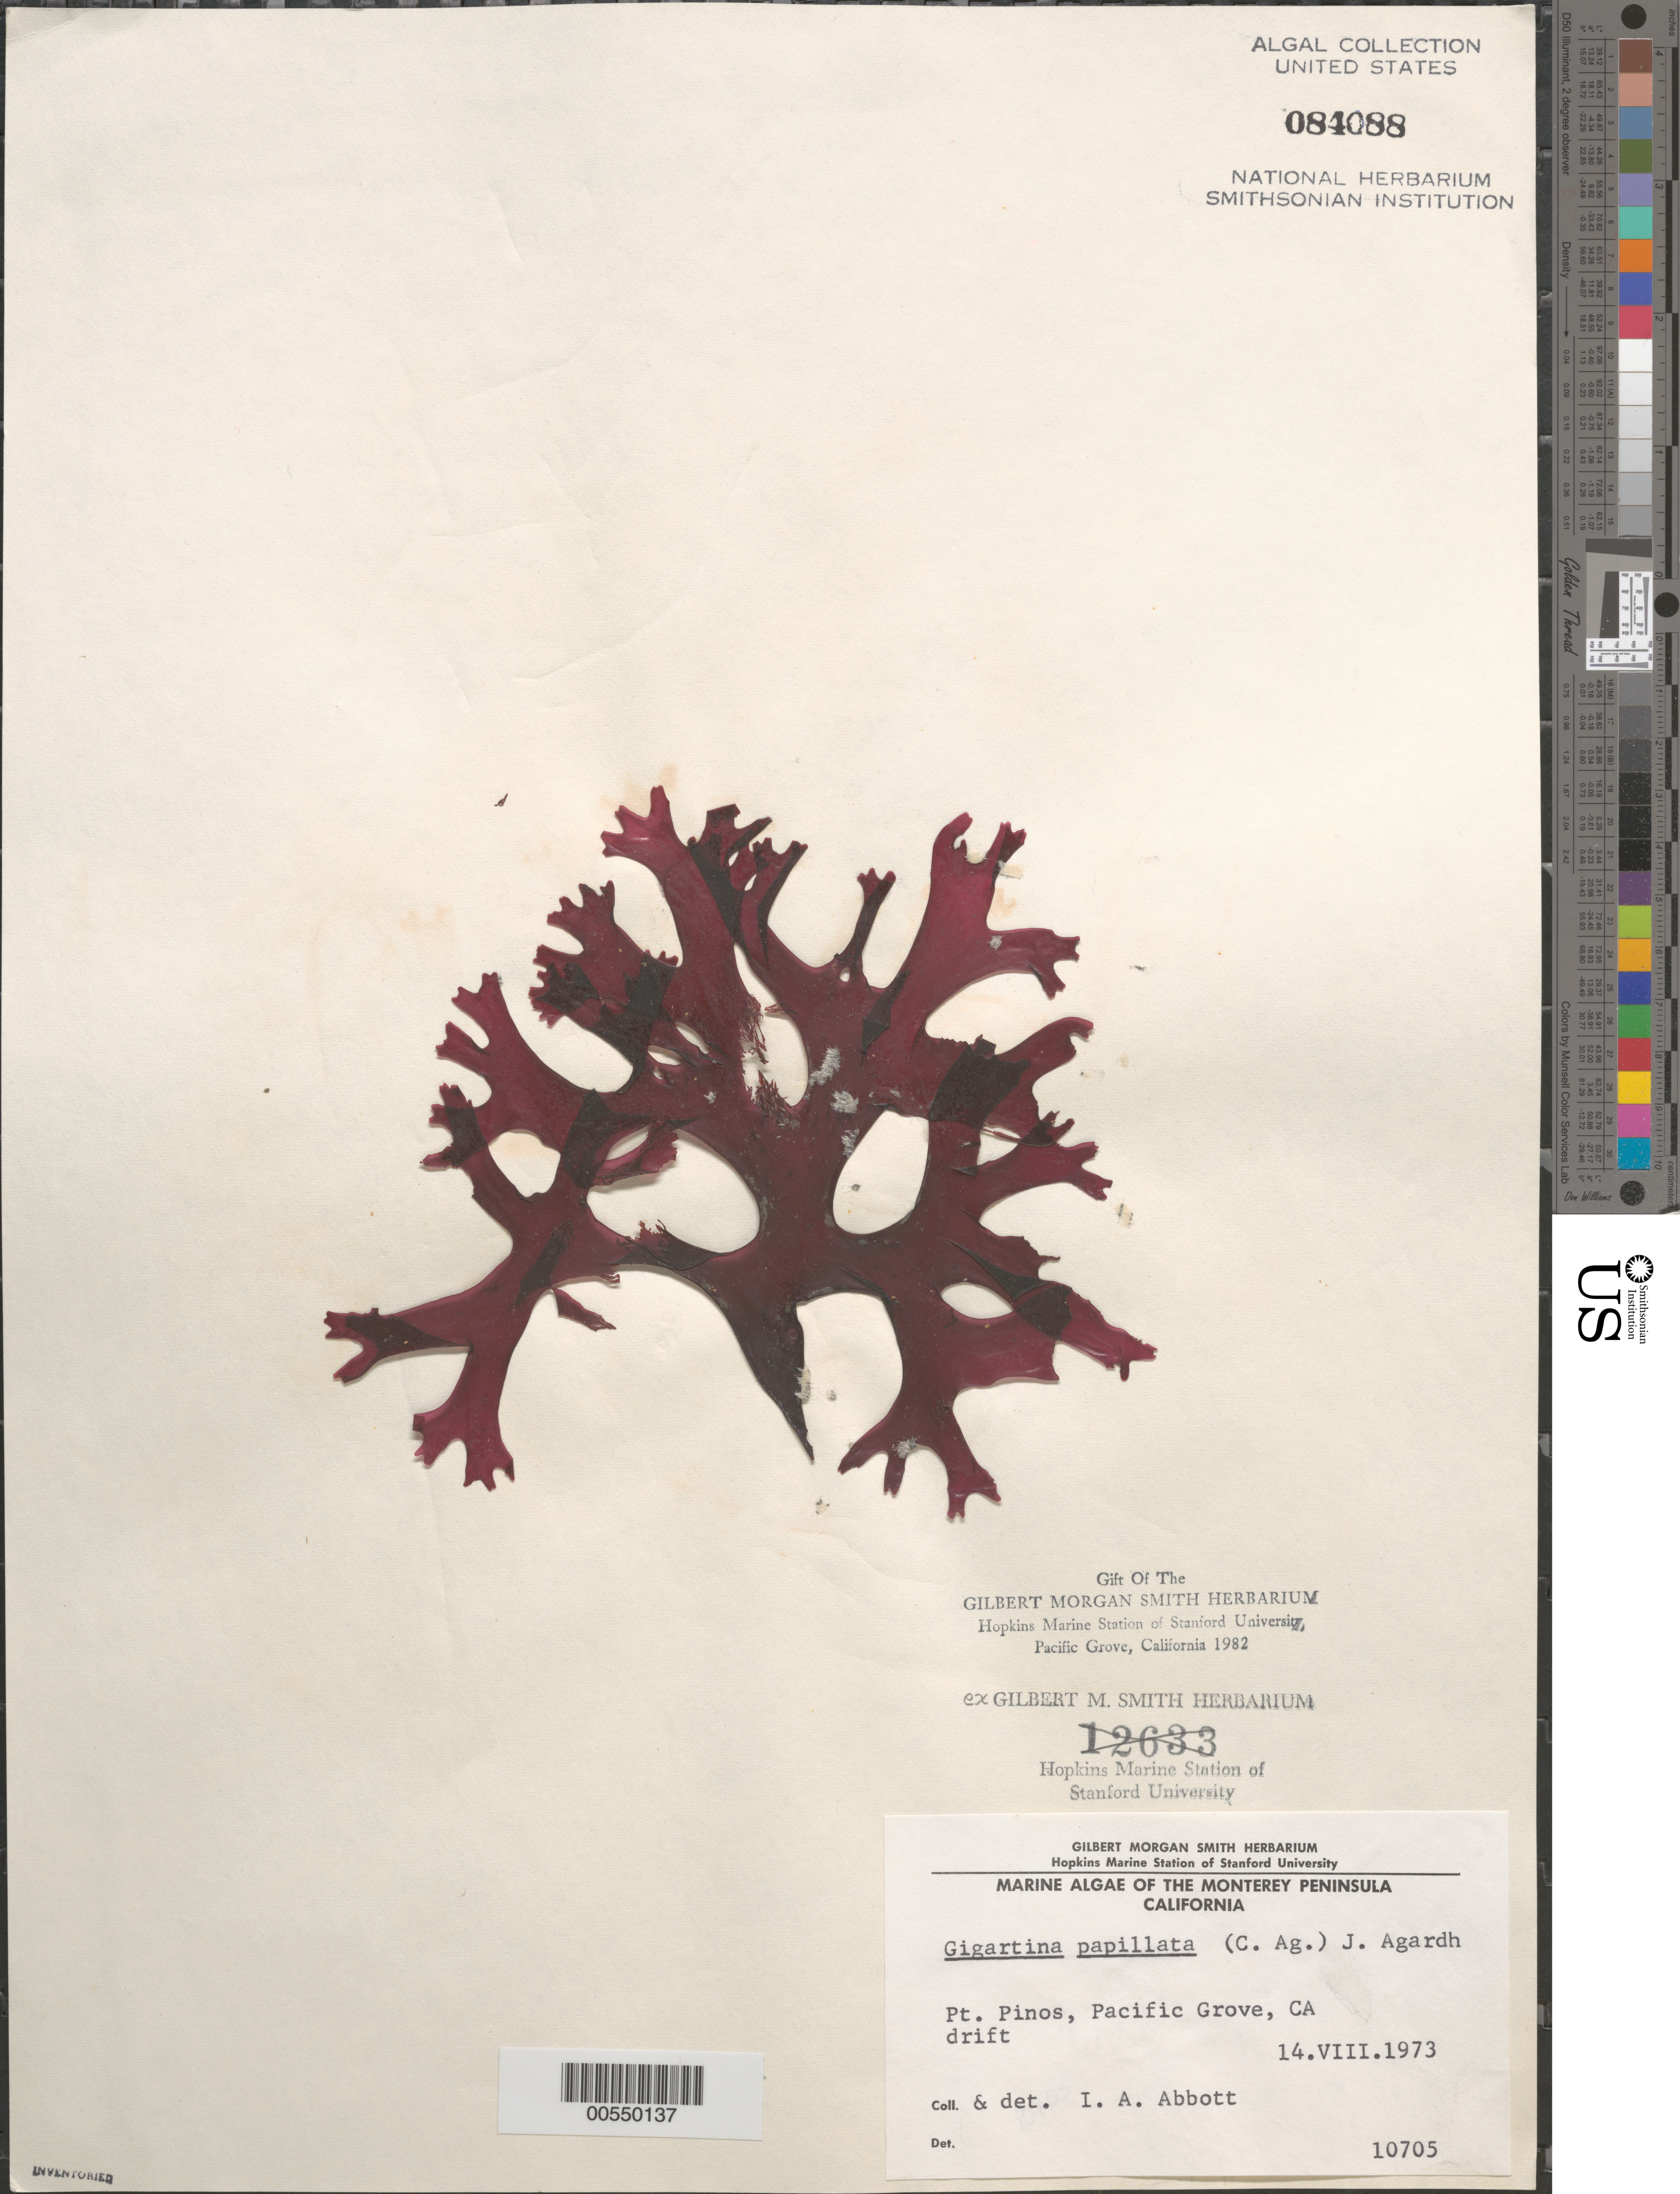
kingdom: Plantae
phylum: Rhodophyta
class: Florideophyceae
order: Gigartinales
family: Phyllophoraceae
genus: Mastocarpus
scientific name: Mastocarpus papillatus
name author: (C. Agardh) Kütz.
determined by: Algae name updating Project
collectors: I. A. Abbott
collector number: IAA 10705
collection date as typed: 14 Aug 1973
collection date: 1973-08-14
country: United States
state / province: California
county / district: Monterey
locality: Point Pinos, Pacific Grove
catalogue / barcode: US 84088